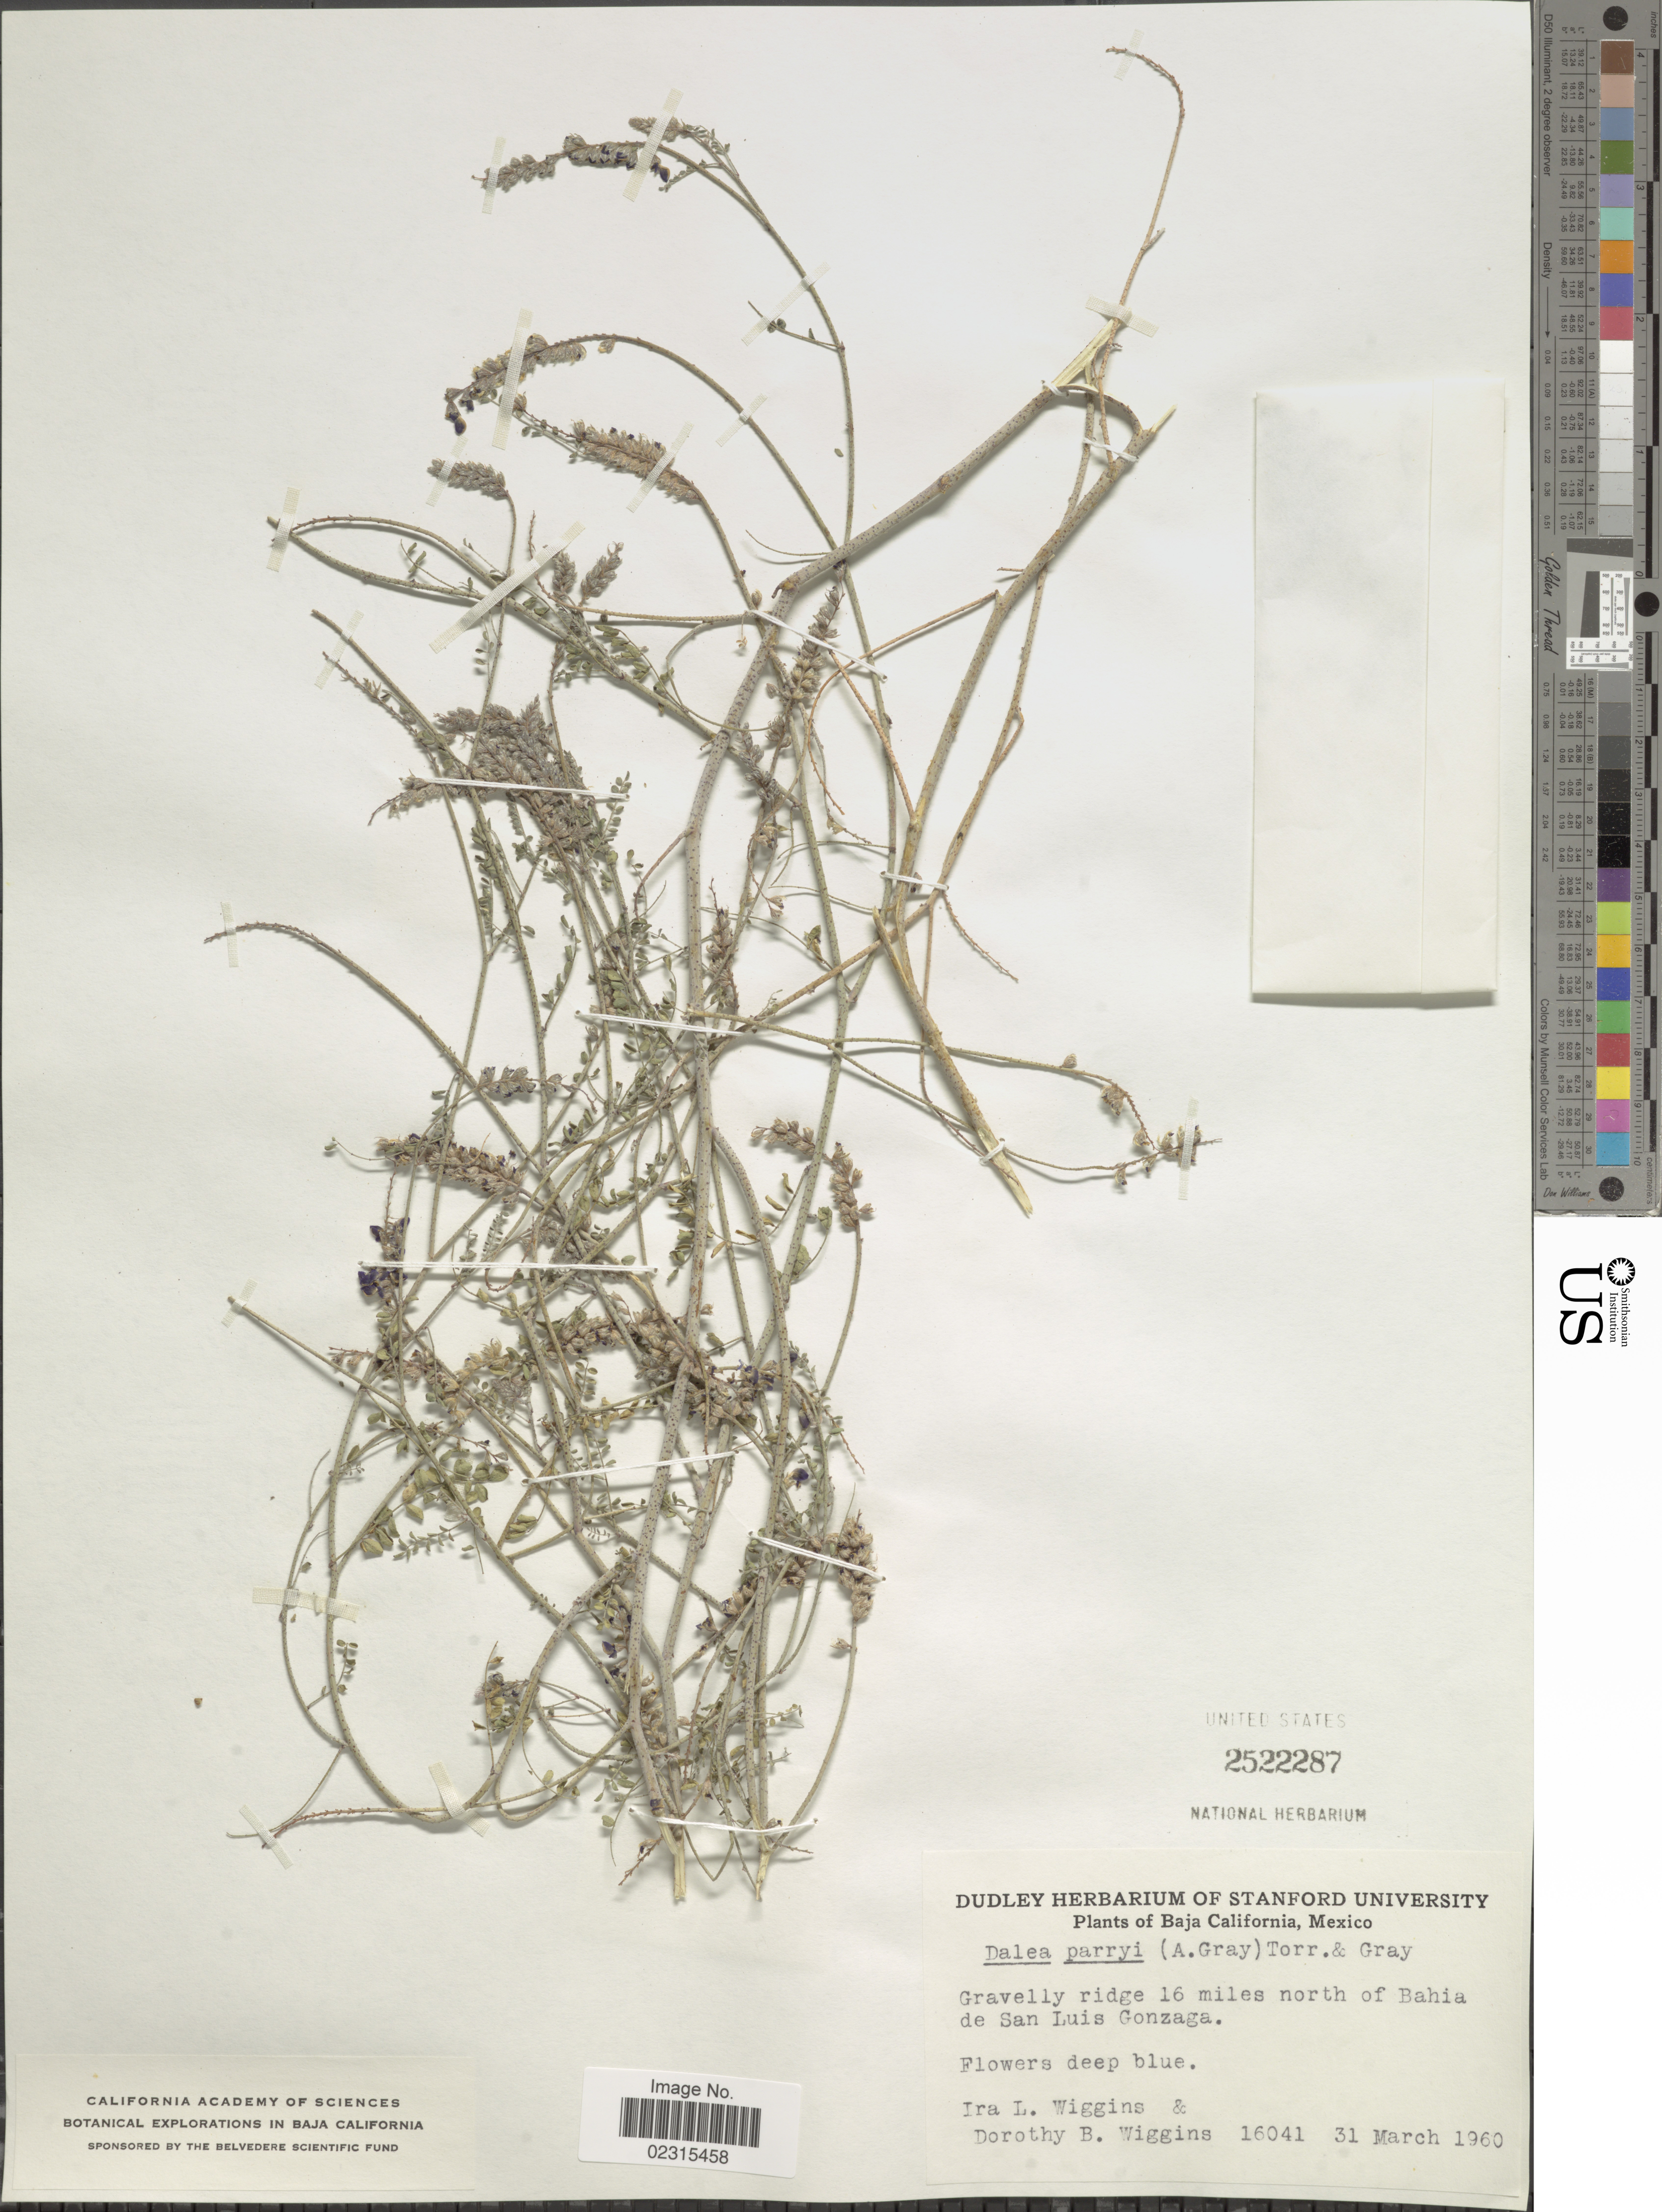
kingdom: Plantae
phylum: Tracheophyta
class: Magnoliopsida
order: Fabales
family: Fabaceae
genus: Marina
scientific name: Marina parryi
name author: (Torr. & A. Gray) Barneby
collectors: I. L. Wiggins & D. B. Wiggins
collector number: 16041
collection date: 1960-03-31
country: Mexico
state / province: Baja California Norte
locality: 16 miles north of Bahia de San Luis Gonzaga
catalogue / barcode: US 2522287